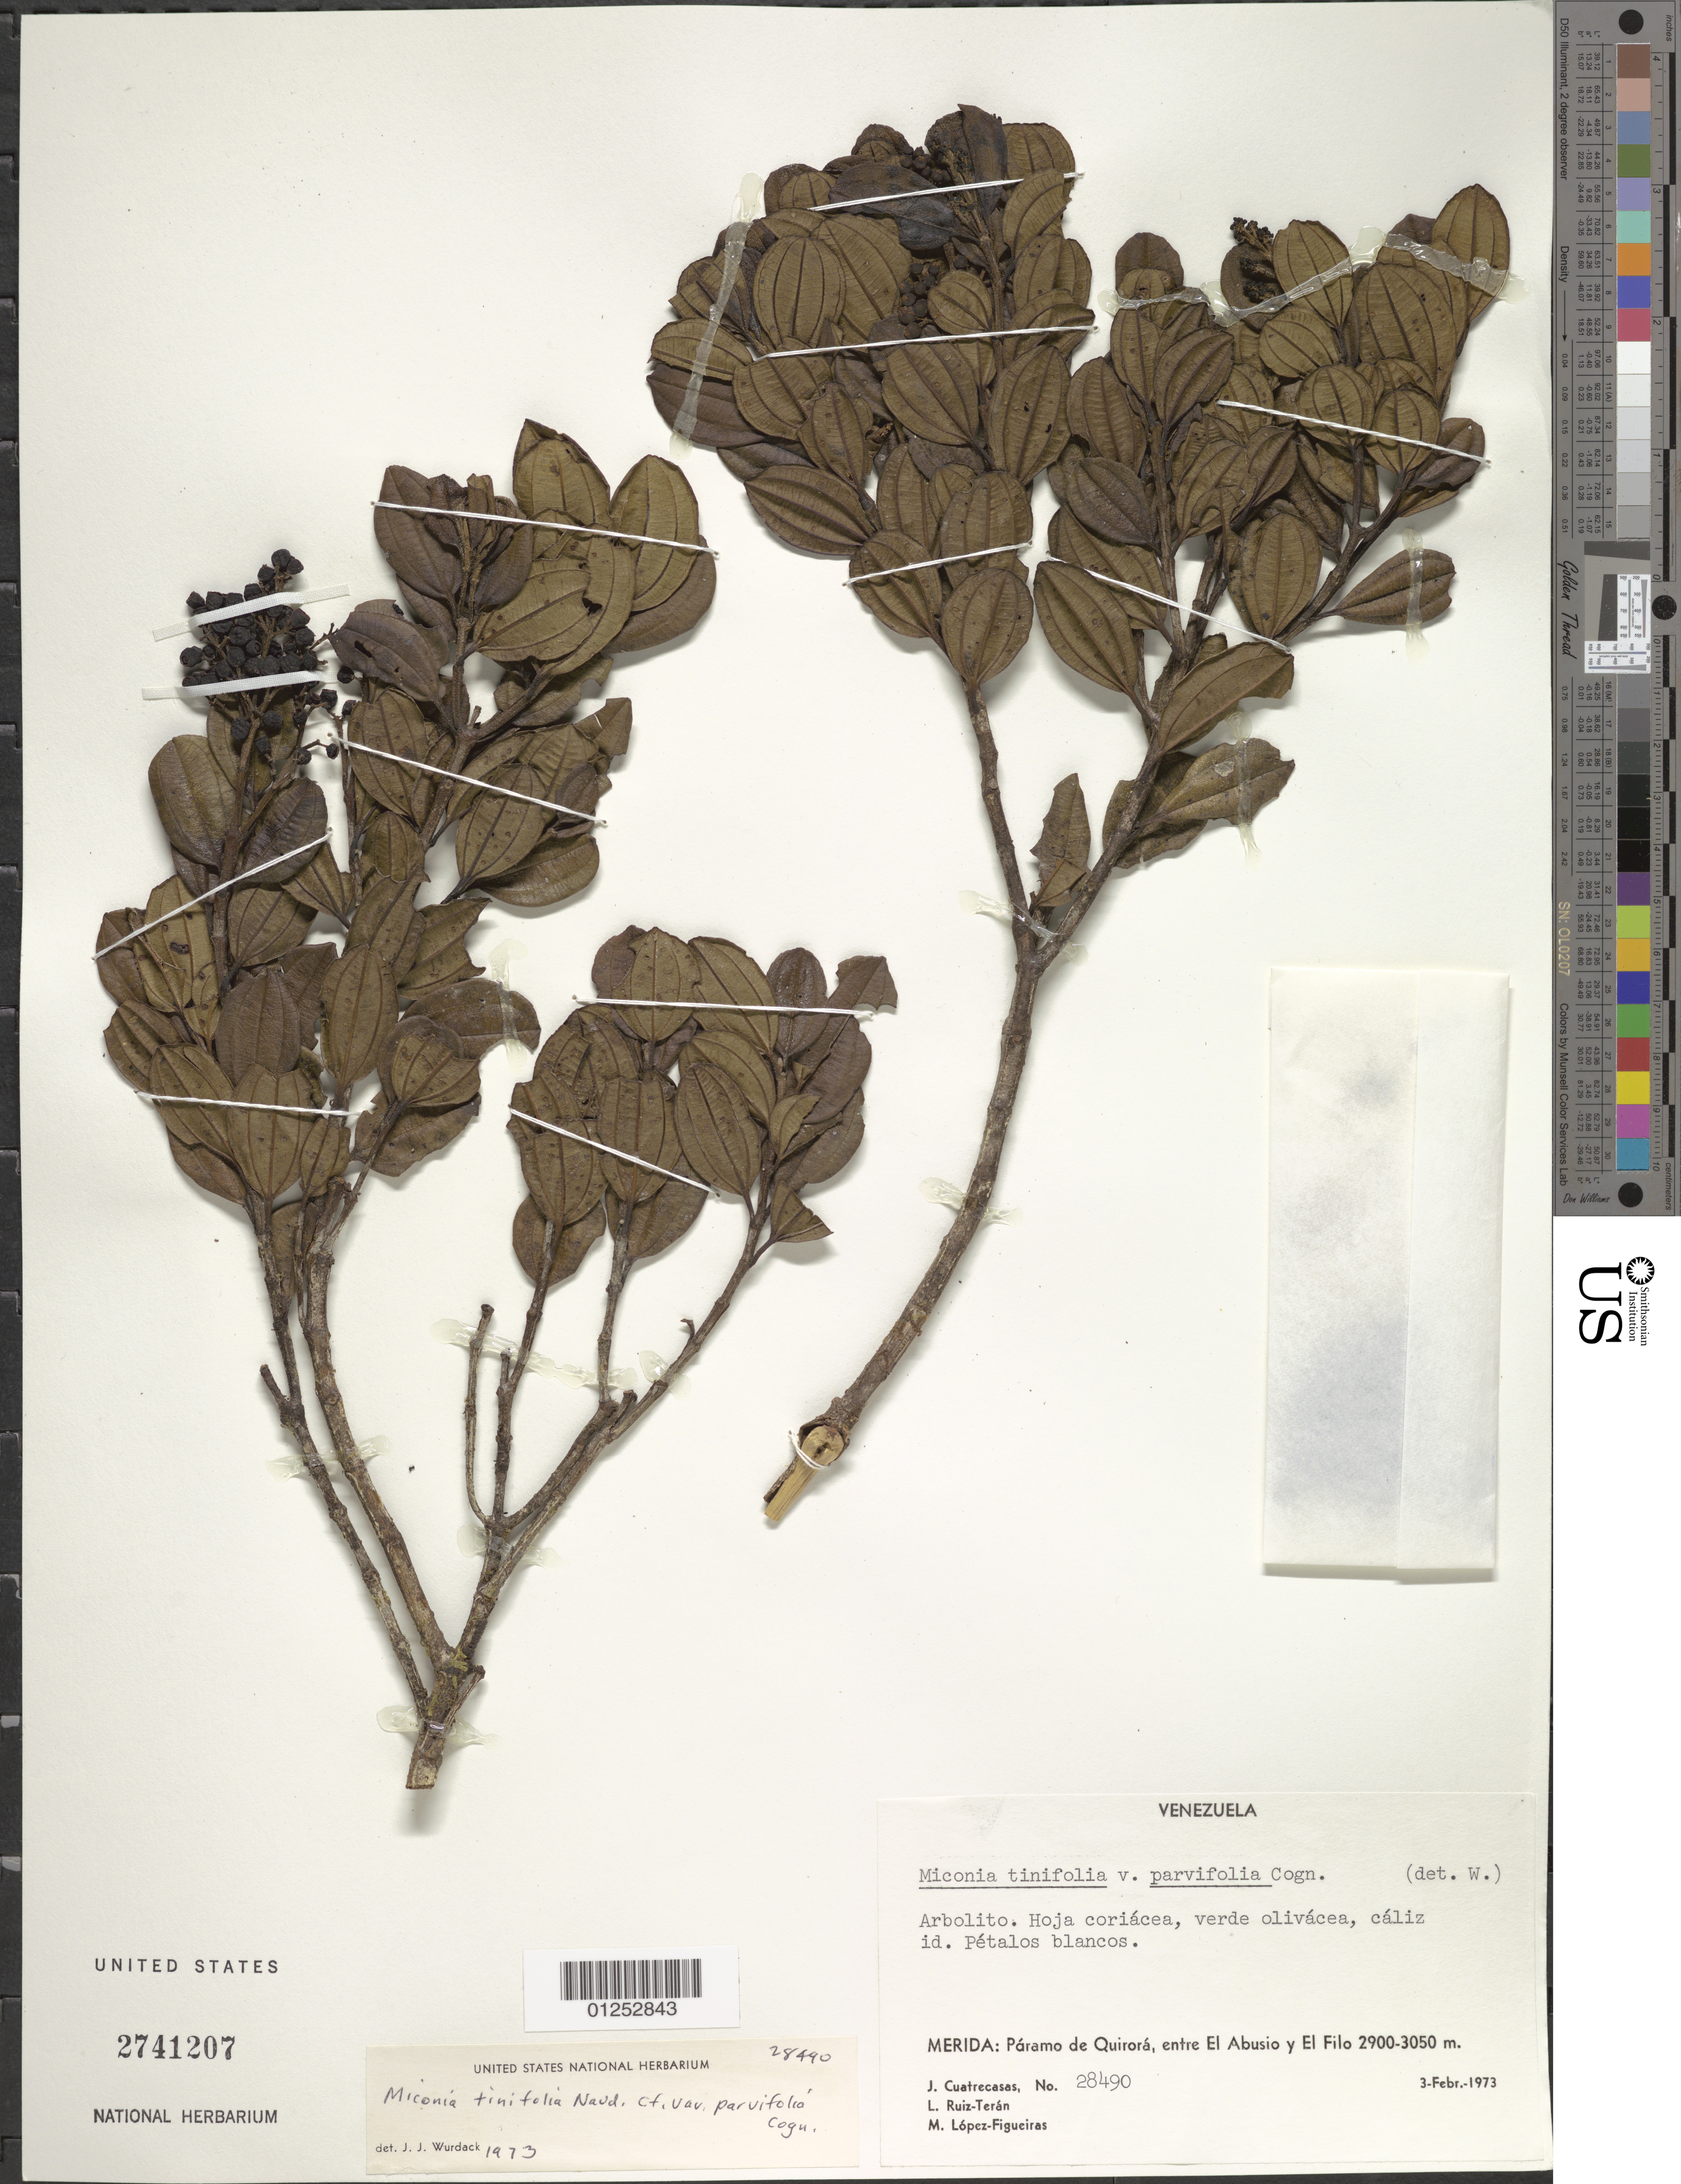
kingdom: Plantae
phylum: Tracheophyta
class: Magnoliopsida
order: Myrtales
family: Melastomataceae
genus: Miconia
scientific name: Miconia tinifolia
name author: Naudin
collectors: J. Cuatrecasas, L. E. Ruíz-Terán & M. López Figueiras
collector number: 28490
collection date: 1973-02-03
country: Venezuela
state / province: Mérida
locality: Páramo de Quirorá, entre El Abusio y El Filo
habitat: Páramo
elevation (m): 2900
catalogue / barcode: US 2741207